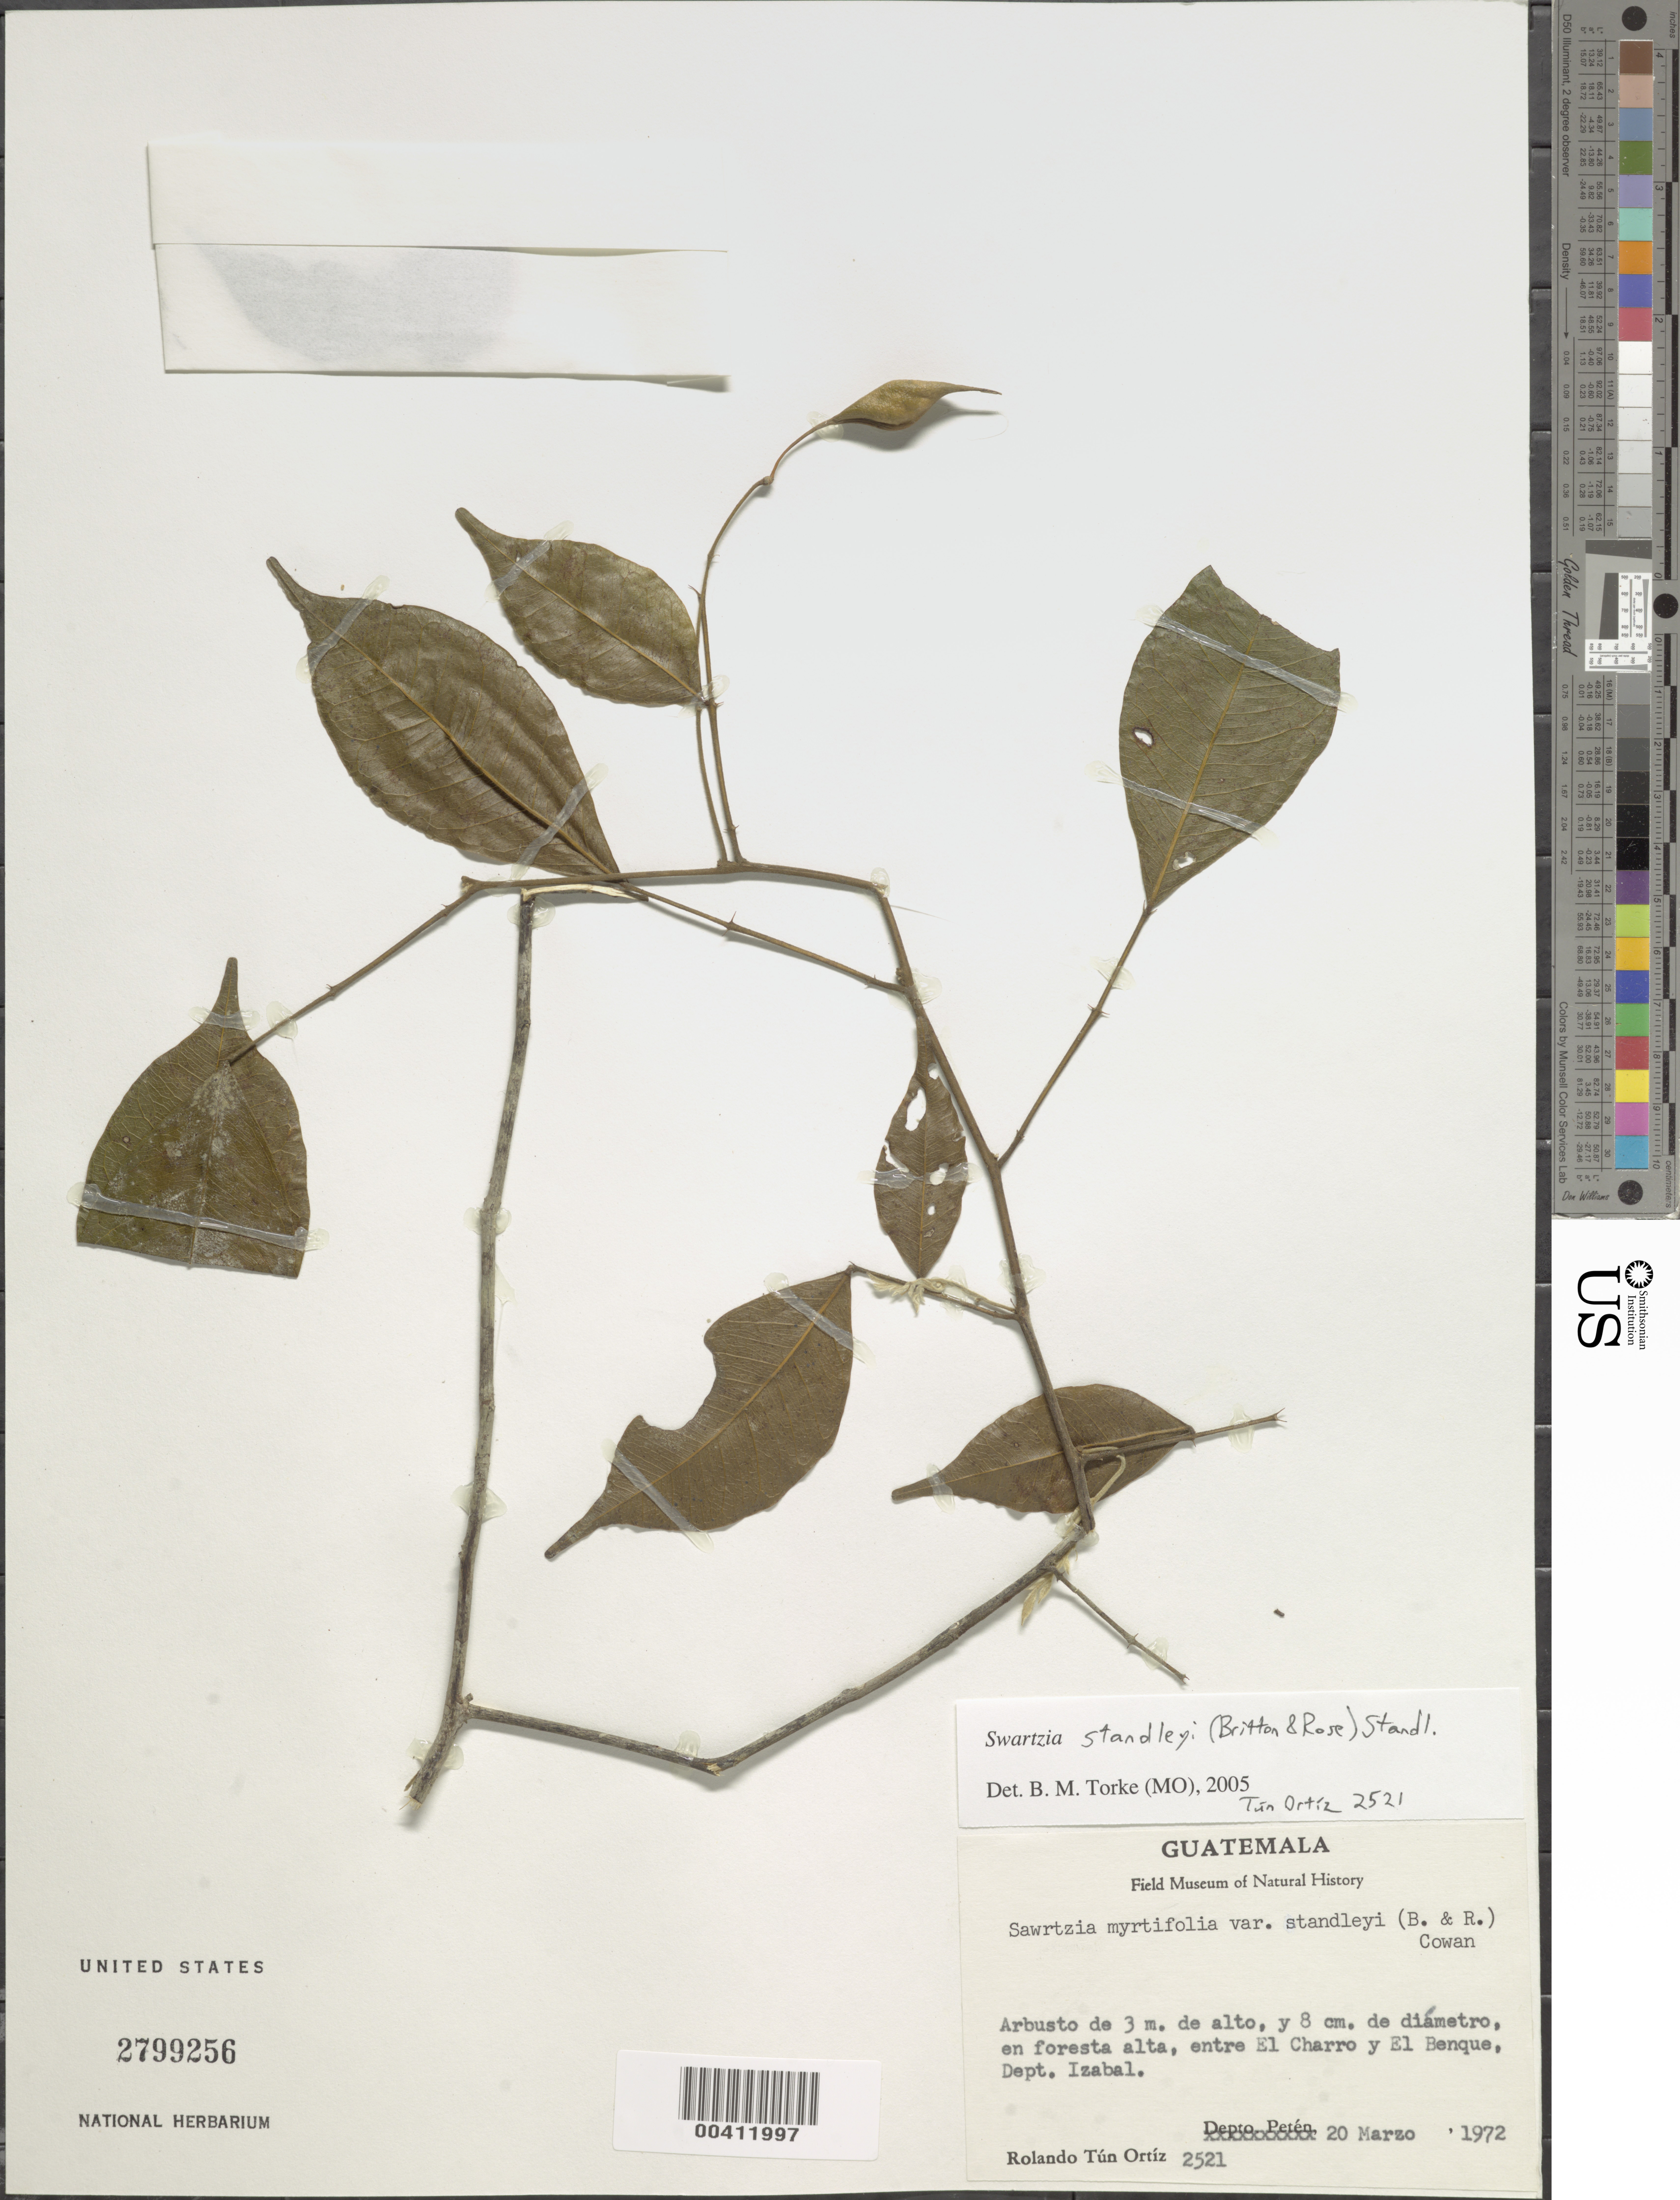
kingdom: Plantae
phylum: Tracheophyta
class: Magnoliopsida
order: Fabales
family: Fabaceae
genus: Swartzia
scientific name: Swartzia standleyi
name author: (Britton & Rose) Standl.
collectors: R. Tún Ortiz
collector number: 2521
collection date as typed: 20 Mar 1972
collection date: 1972-03-20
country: Guatemala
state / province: Izabal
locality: Entre El Charro y El Benque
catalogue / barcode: US 2799256